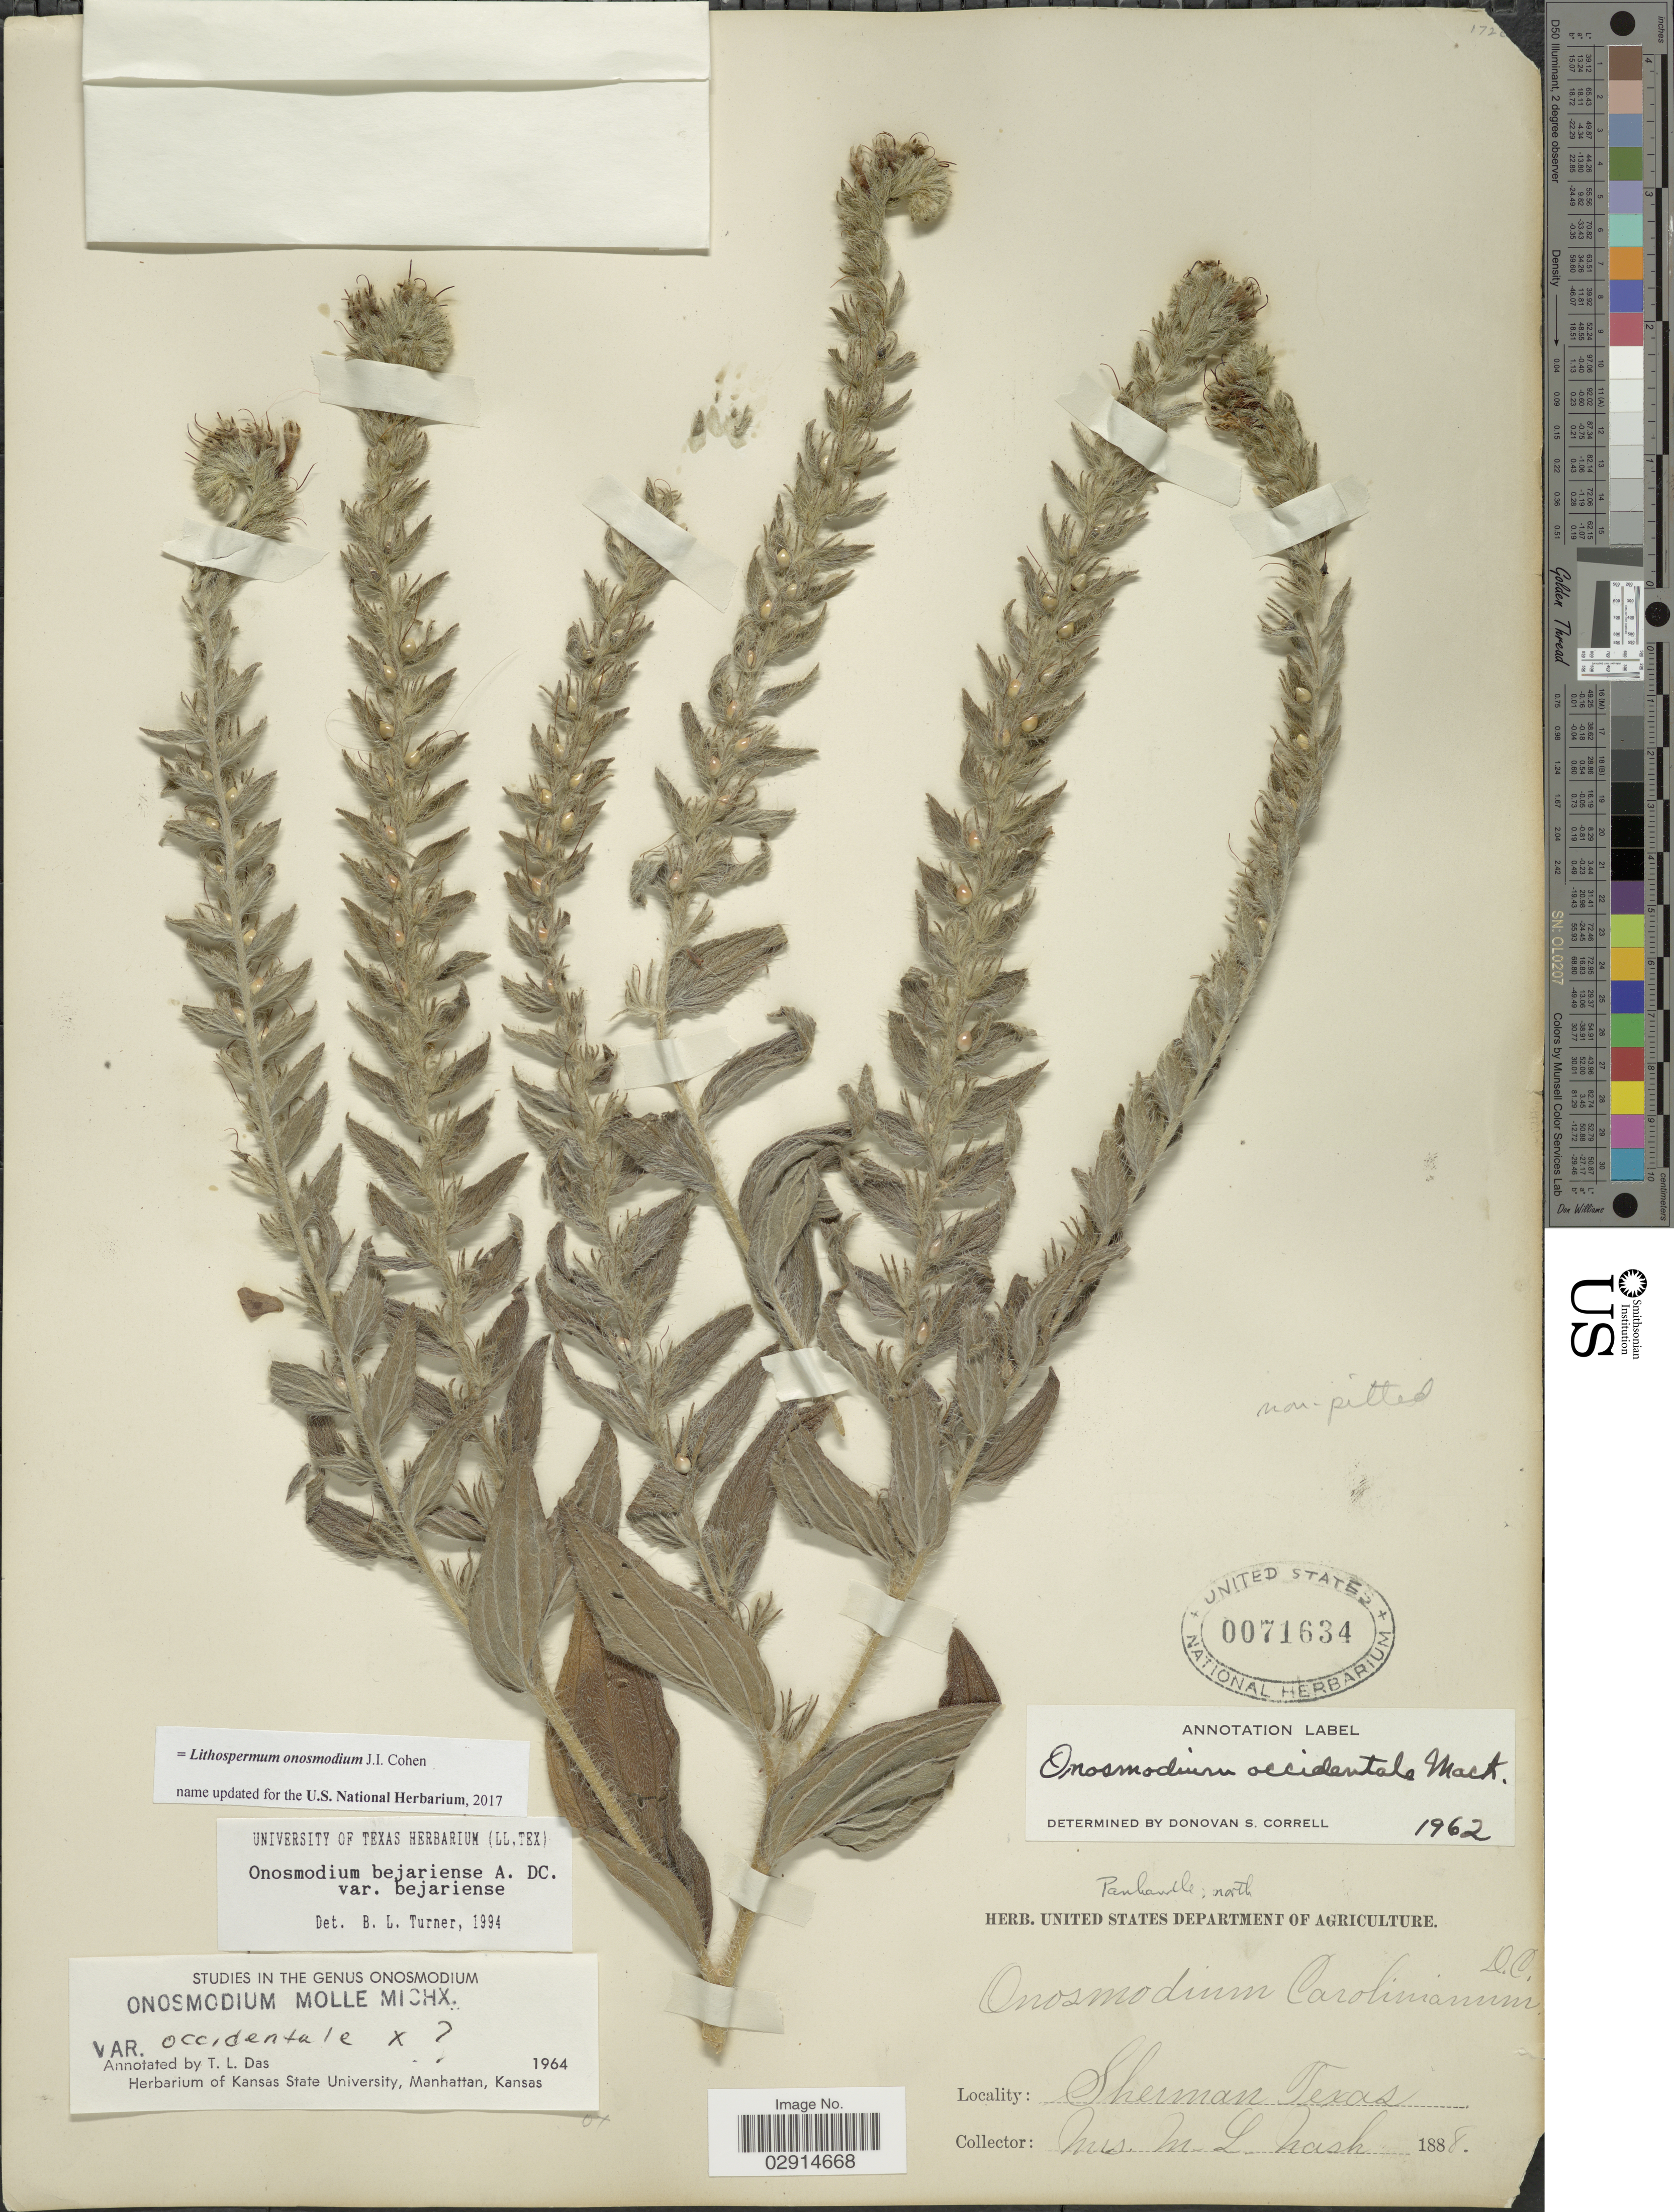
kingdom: Plantae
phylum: Tracheophyta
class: Magnoliopsida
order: Boraginales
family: Boraginaceae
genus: Lithospermum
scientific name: Lithospermum onosmodium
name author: Cohen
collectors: M. L. Nash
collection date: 1888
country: United States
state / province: Texas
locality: Panhandle, north, Sherman.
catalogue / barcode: US 71634